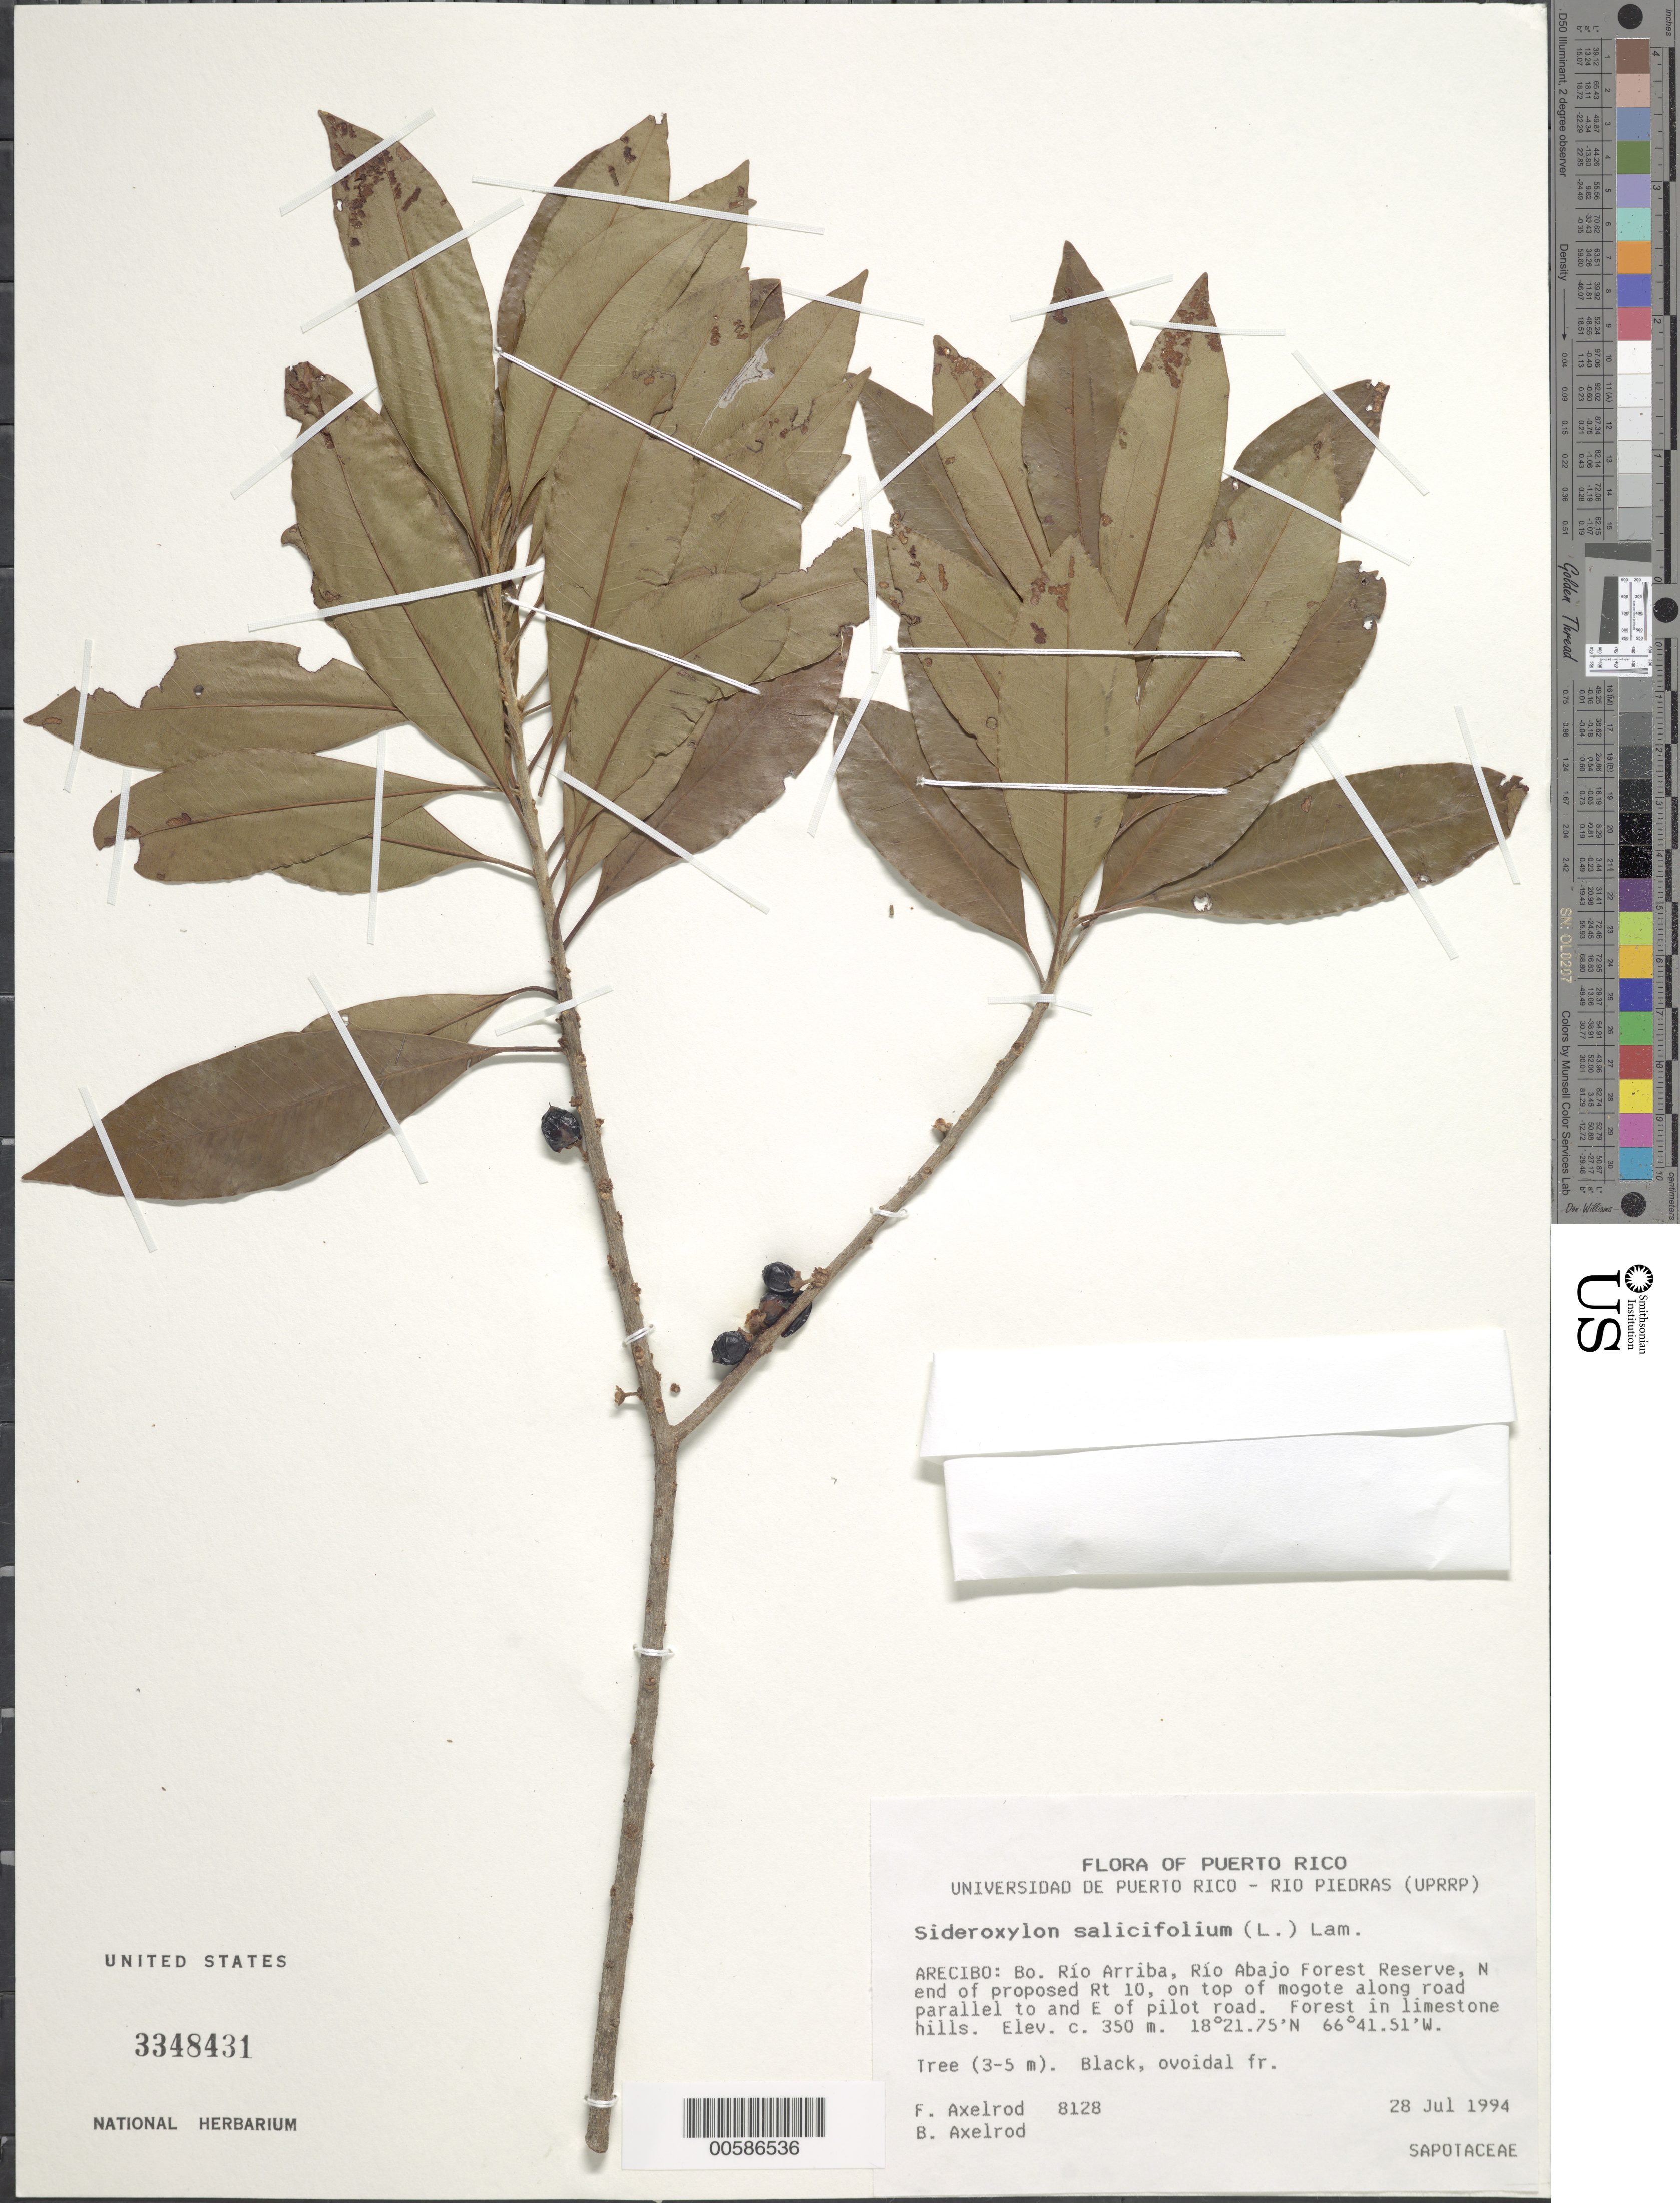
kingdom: Plantae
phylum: Tracheophyta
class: Magnoliopsida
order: Ericales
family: Sapotaceae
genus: Sideroxylon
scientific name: Sideroxylon salicifolium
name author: (L.) Lam.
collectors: F. Axelrod & B. Axelrod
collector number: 8128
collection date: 1994-07-28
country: Puerto Rico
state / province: Arecibo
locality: Bo. Rio Arriba, Rio Abajo Forest Reserve, N end of proposed Rt. 10, on top of mogote along road parallel to and E of pilot road, forest on limestone hills.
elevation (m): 350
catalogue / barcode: US 3348431